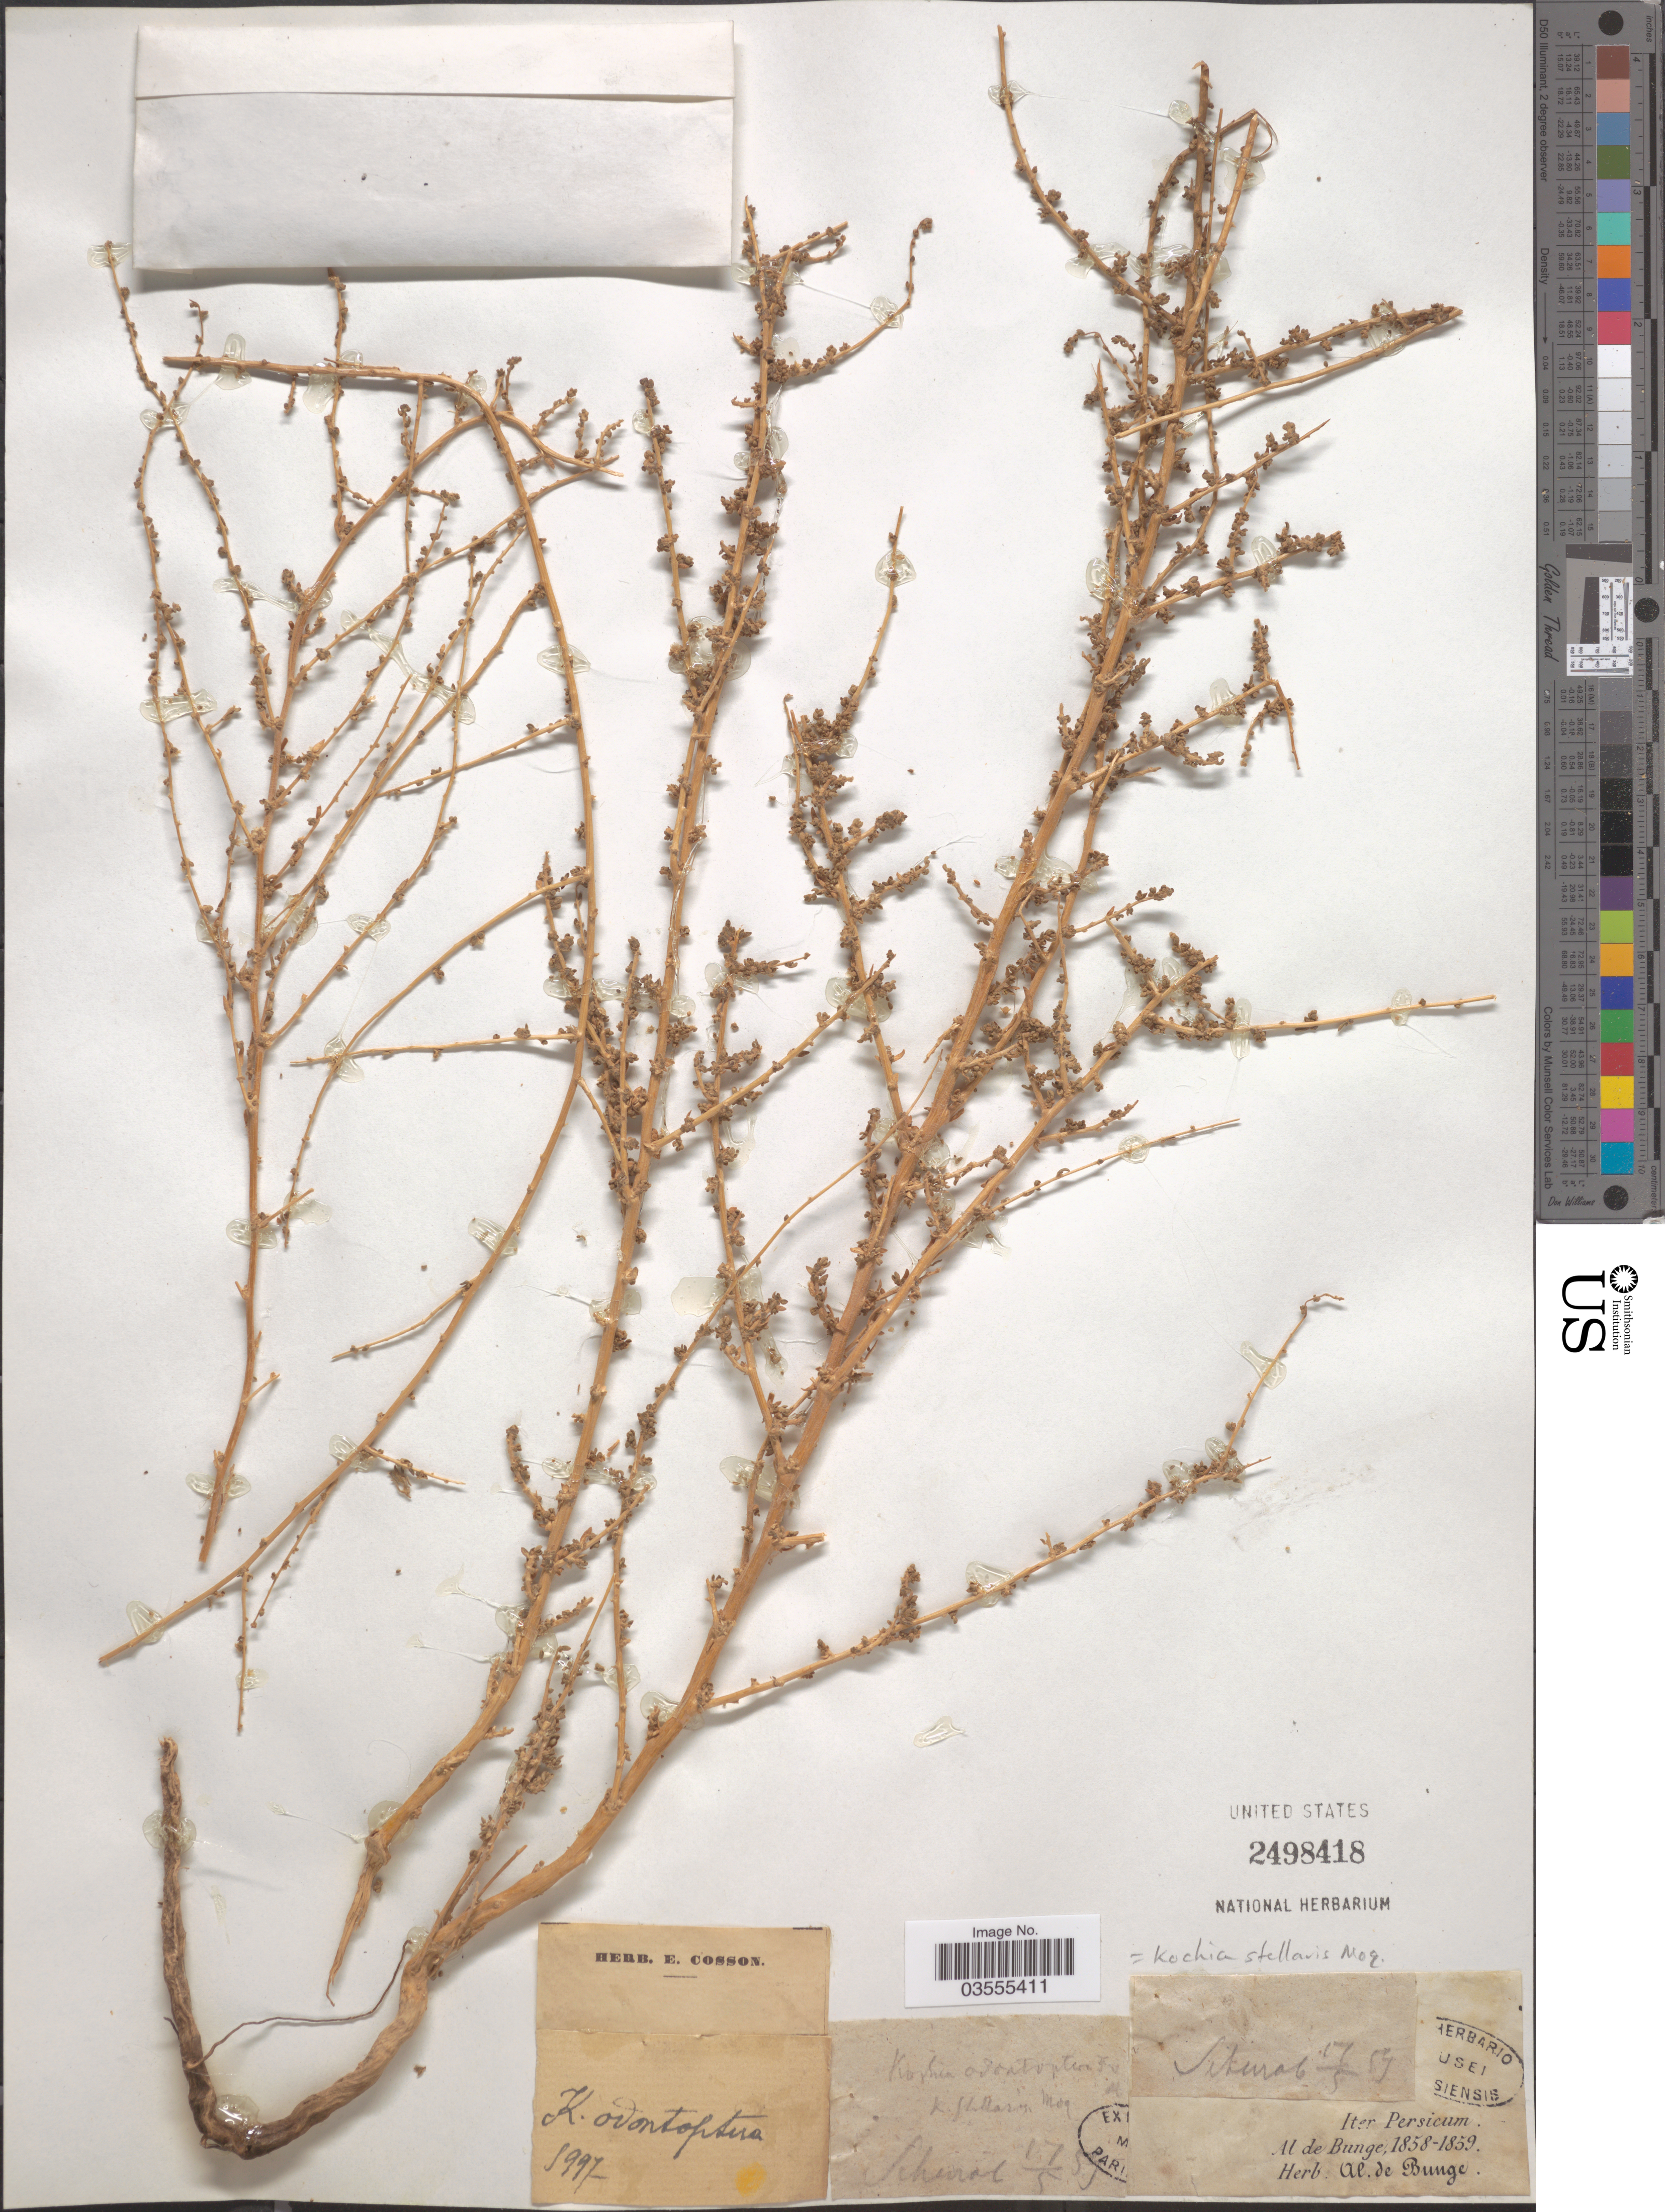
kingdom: Plantae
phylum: Tracheophyta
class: Magnoliopsida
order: Caryophyllales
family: Amaranthaceae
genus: Bassia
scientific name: Bassia stellaris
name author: (Moq.) Bornm.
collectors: A. de Bunge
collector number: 8997*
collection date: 1859-05-17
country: Iran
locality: Iter Persicum. Schurod [interpreted].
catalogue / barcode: US 2498418